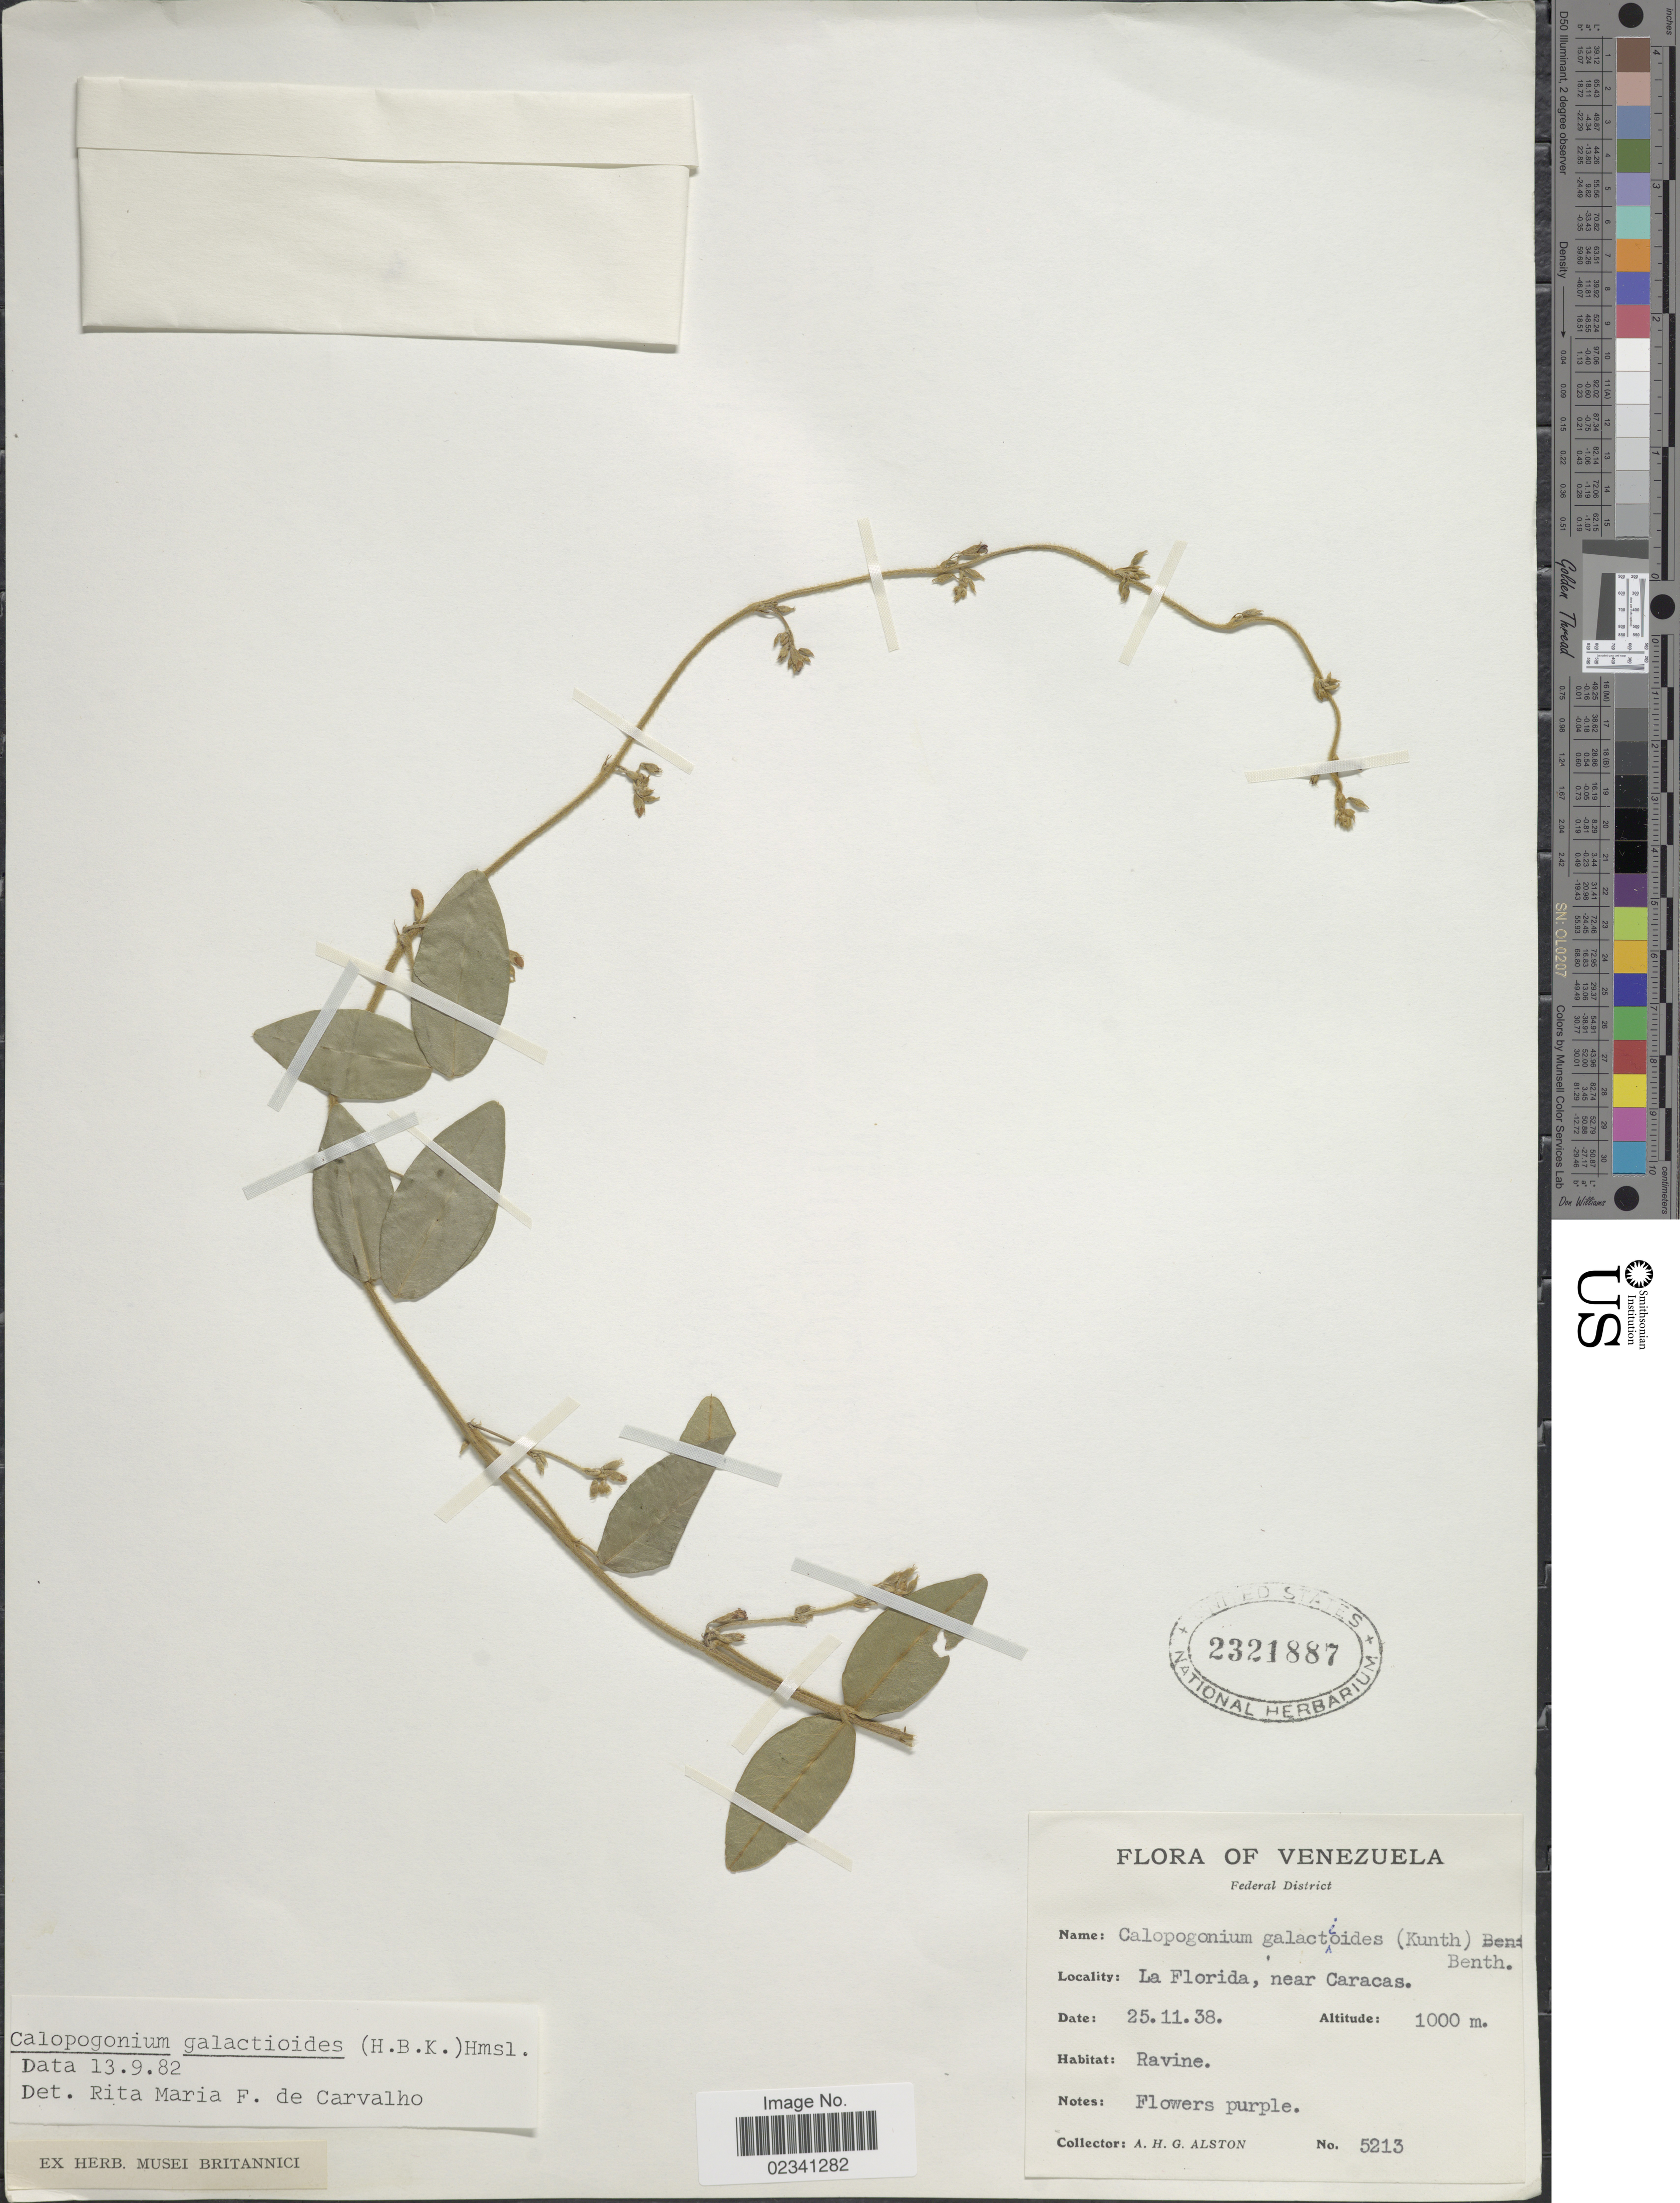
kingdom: Plantae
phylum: Tracheophyta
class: Magnoliopsida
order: Fabales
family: Fabaceae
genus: Calopogonium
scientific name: Calopogonium galactioides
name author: (Kunth) Hemsl.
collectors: A. H. Alston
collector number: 5213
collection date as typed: Transcribed d/m/y: 25/11/38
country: Venezuela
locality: Federal District, La Florida, near Caracas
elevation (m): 1000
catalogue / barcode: US 2321887